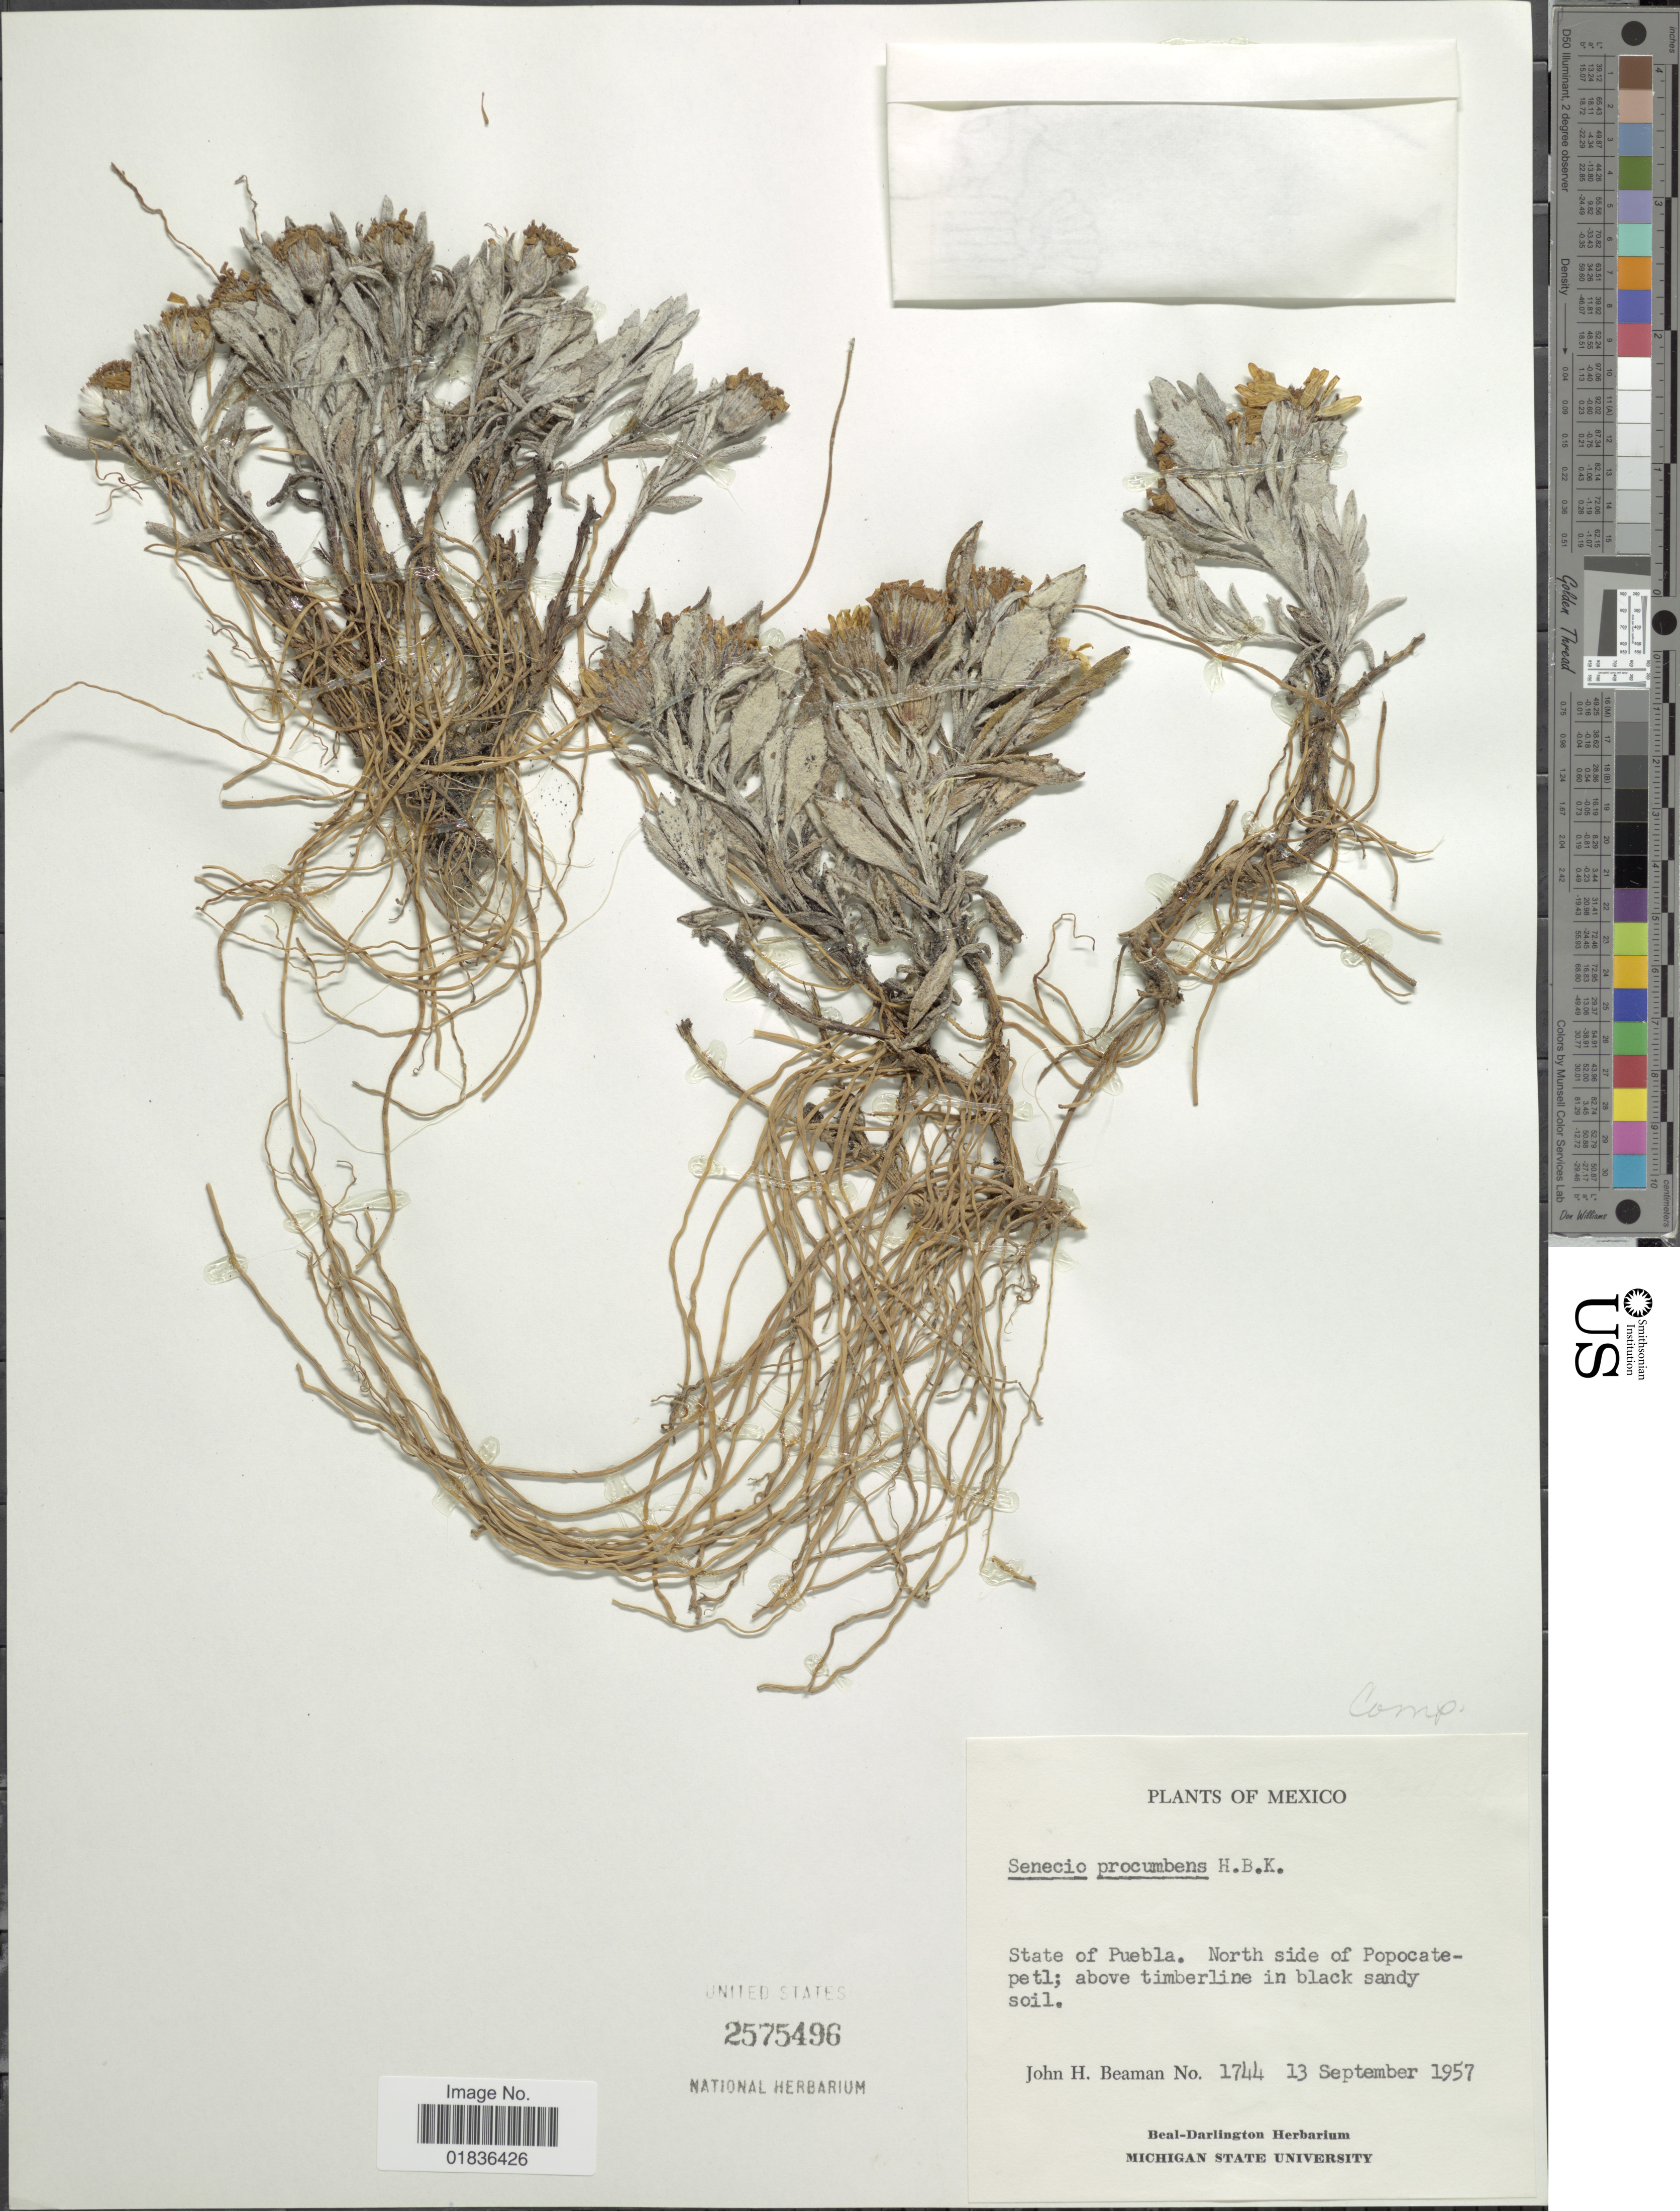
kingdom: Plantae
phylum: Tracheophyta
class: Magnoliopsida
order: Asterales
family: Asteraceae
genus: Senecio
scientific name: Senecio procumbens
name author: Kunth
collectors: J. H. Beaman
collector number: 1744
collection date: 1957-09-13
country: Mexico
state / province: Puebla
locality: North side of Popocatepetl; above timberline in black sandy soil.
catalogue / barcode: US 2575496